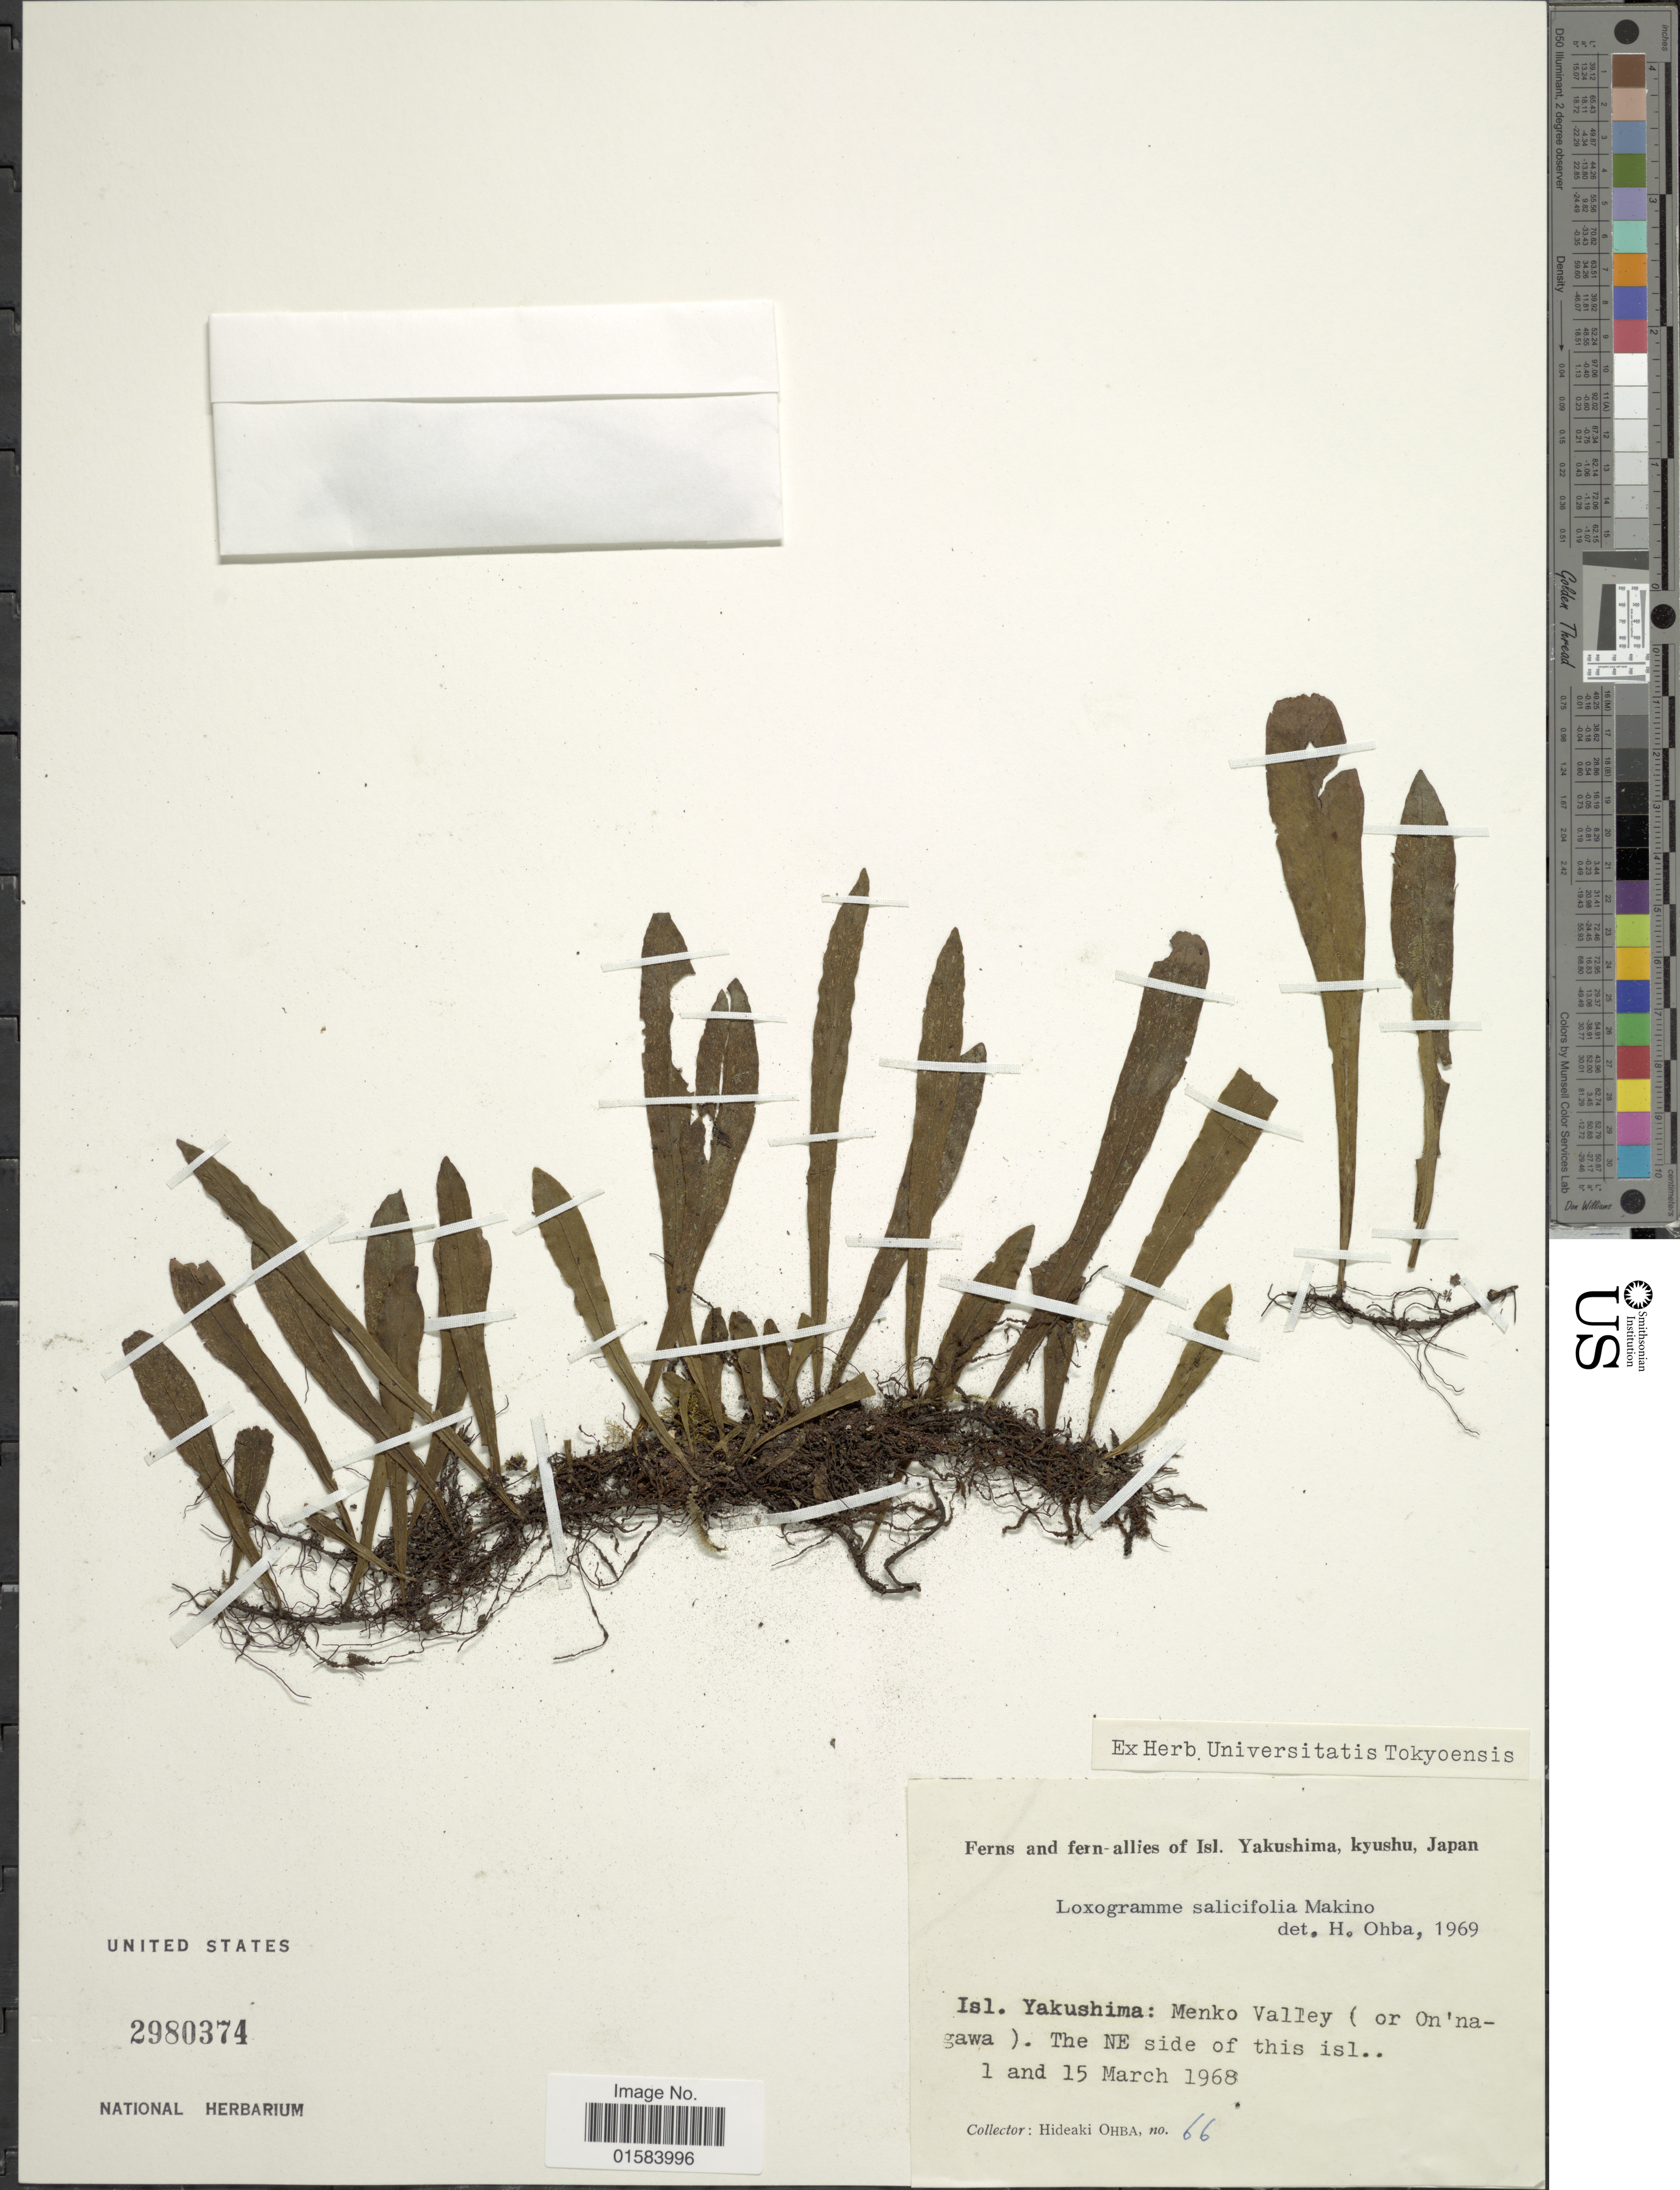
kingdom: Plantae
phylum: Tracheophyta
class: Polypodiopsida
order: Polypodiales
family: Polypodiaceae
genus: Loxogramme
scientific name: Loxogramme fauriei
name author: Copel.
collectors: H. Ohba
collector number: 66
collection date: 1968-03-01/1968-03-15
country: Japan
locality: Isl Yakushima, kyushu, isl Yakushima: Menko valley (or On'nagawa). The NE side of this isl..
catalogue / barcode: US 2980374